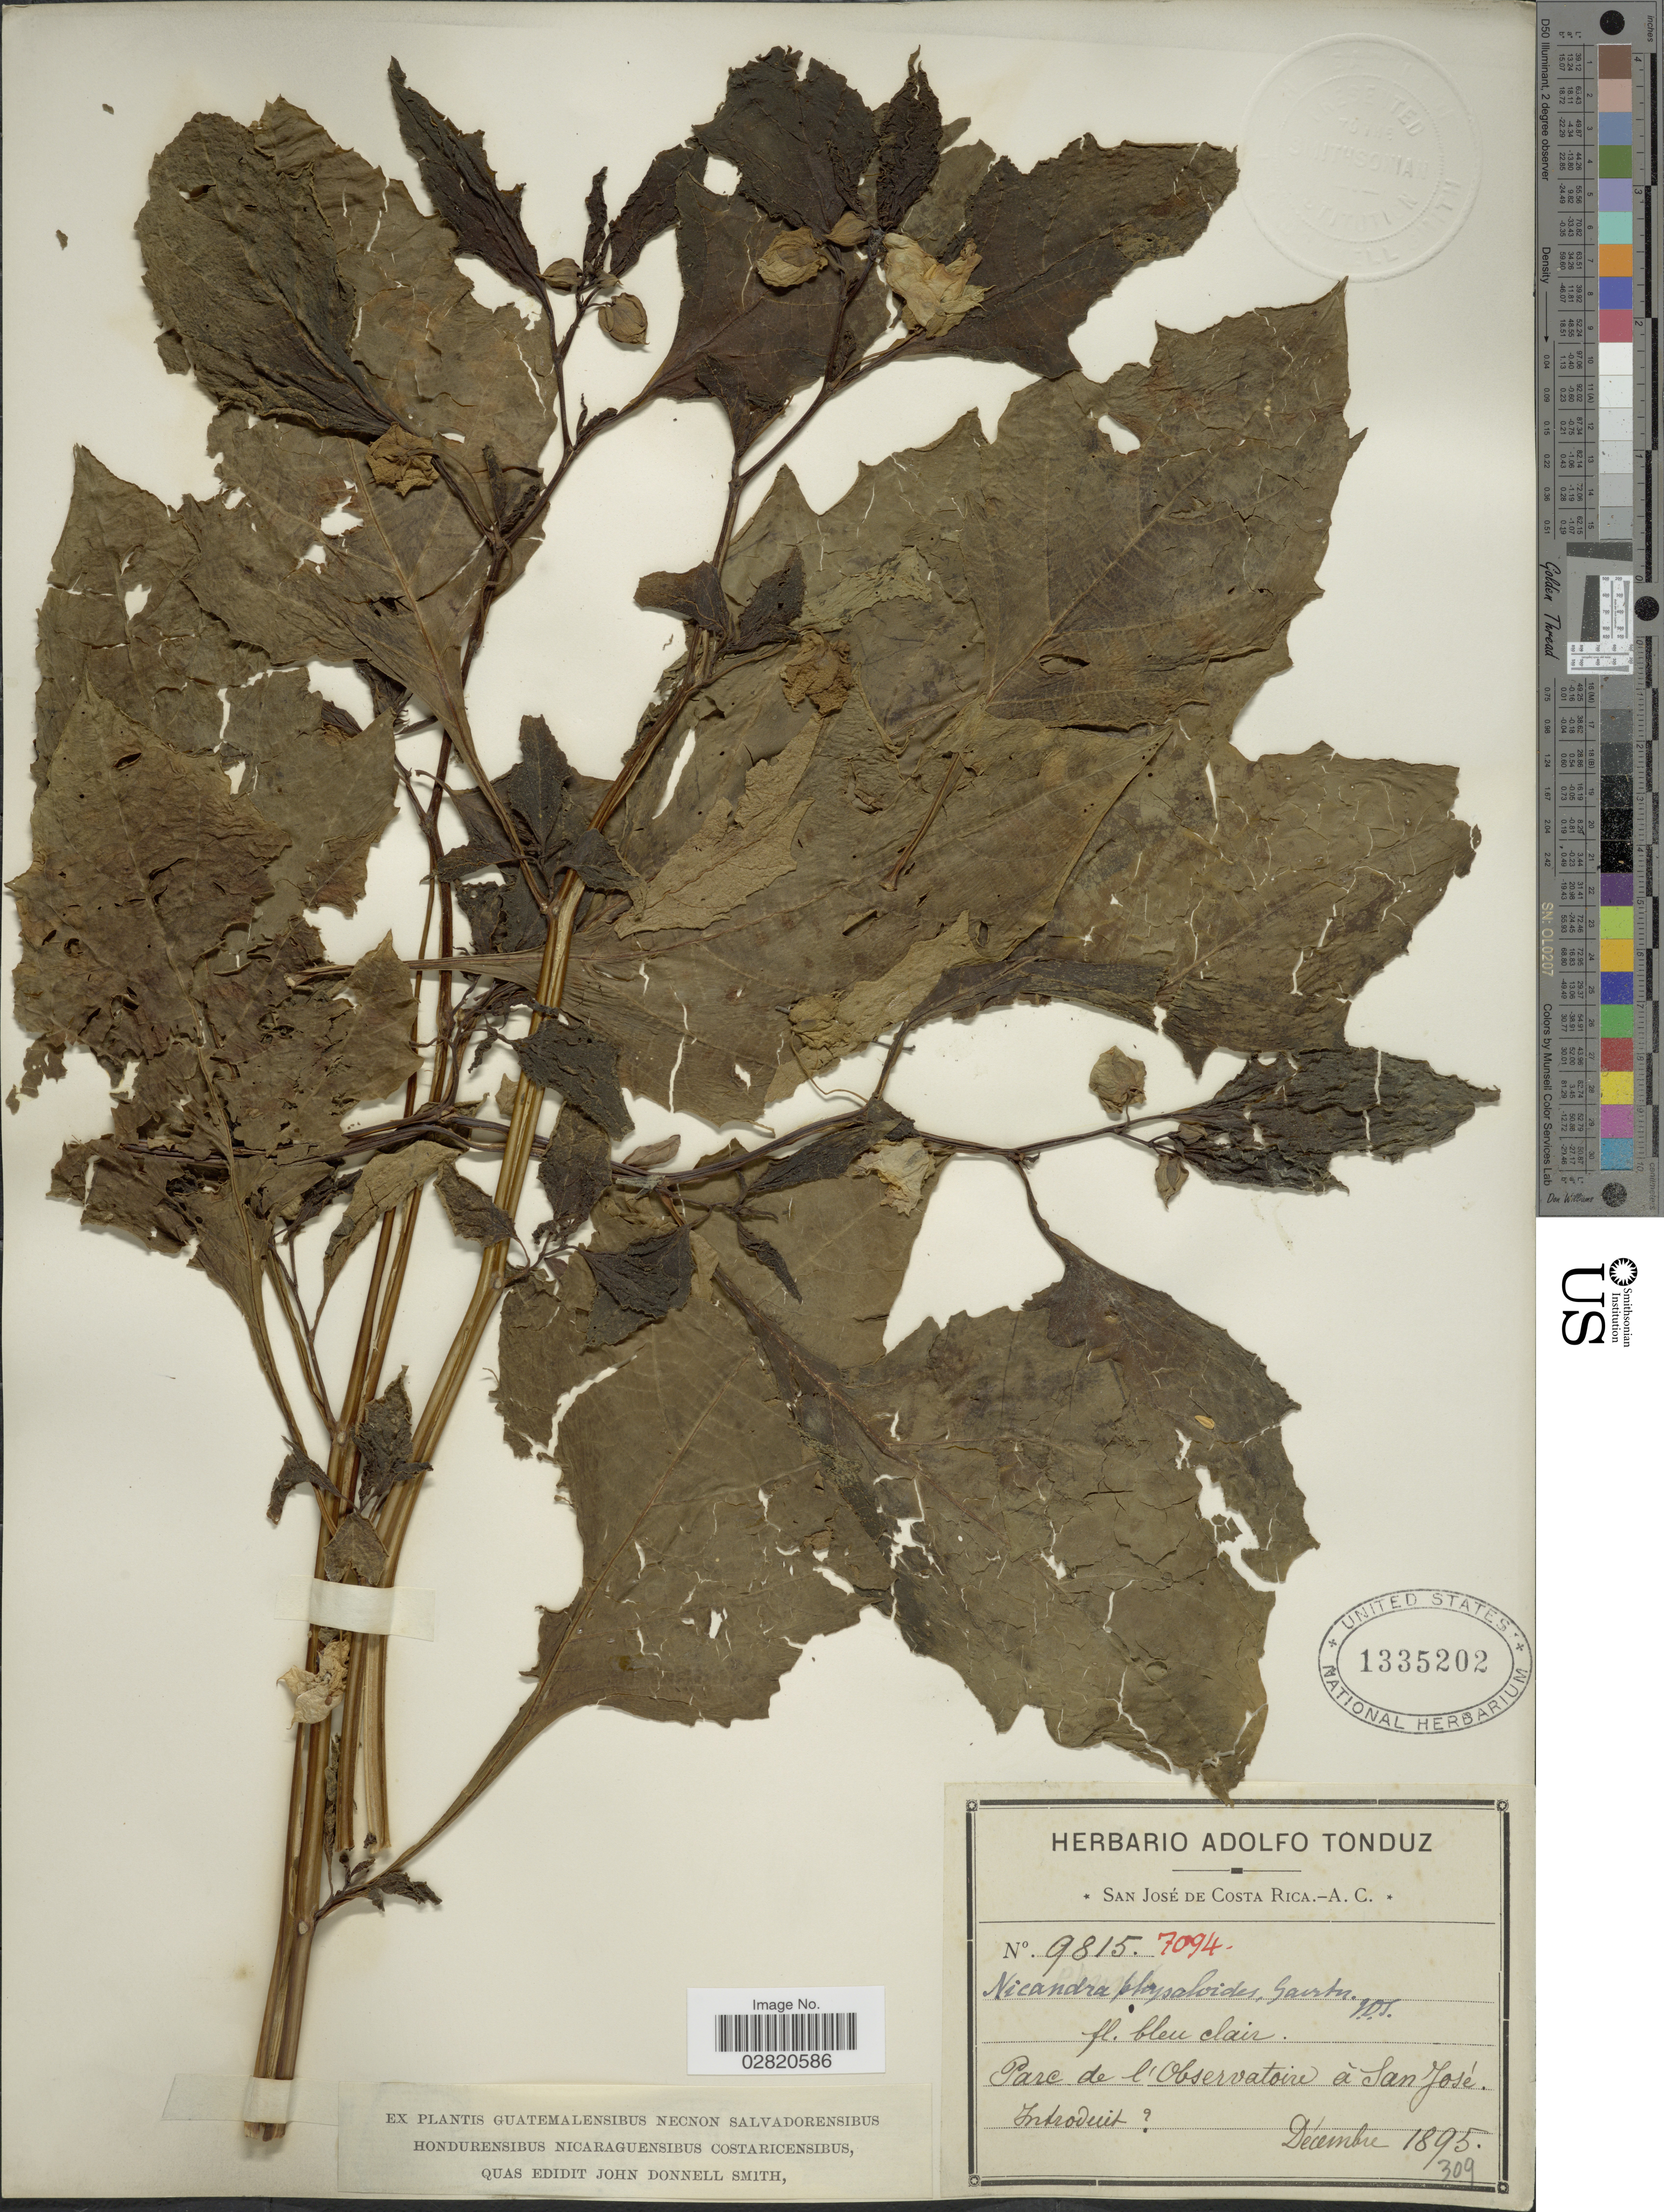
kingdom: Plantae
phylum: Tracheophyta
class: Magnoliopsida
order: Solanales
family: Solanaceae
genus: Nicandra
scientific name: Nicandra physalodes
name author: (L.) Gaertn.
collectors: ex Herb. Adolfo Tonduz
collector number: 9815/7094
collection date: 1895-12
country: Costa Rica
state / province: San José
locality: Parc de l'Observatiore à San José.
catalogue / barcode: US 1335202